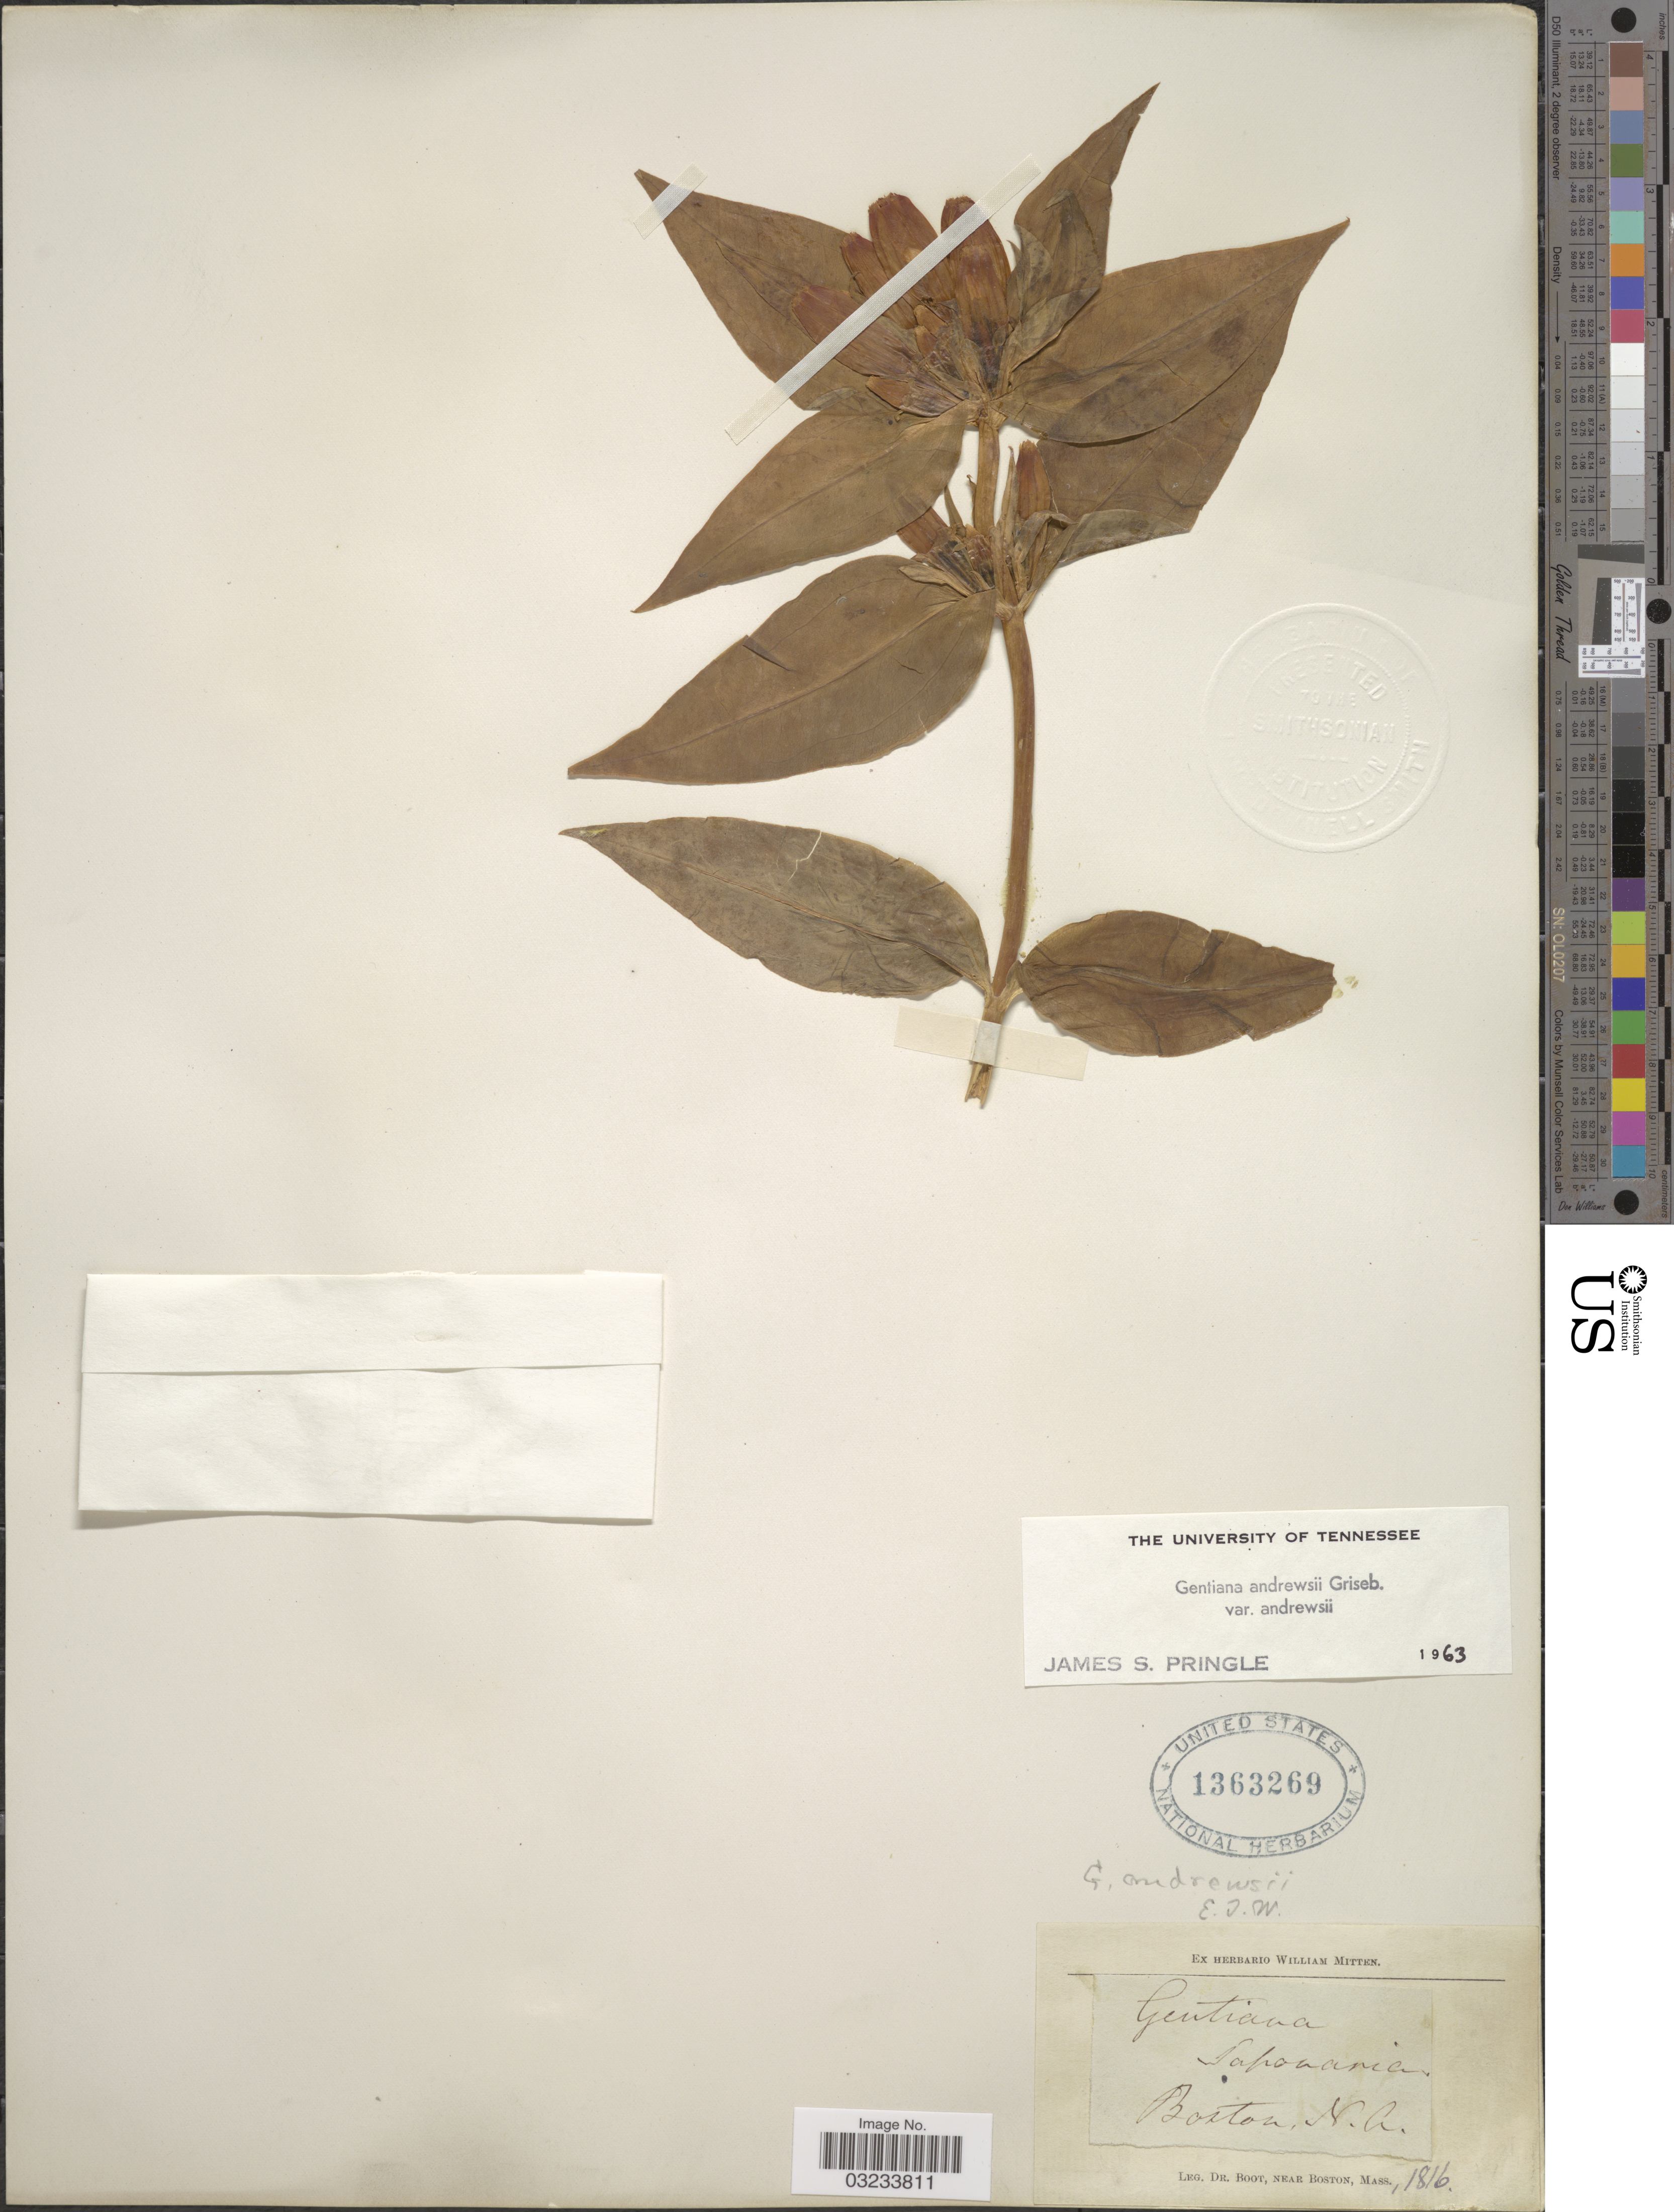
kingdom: Plantae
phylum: Tracheophyta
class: Magnoliopsida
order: Gentianales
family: Gentianaceae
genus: Gentiana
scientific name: Gentiana andrewsii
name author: Griseb.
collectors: -. Boot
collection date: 1816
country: United States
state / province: Massachusetts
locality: Boston, N. Cr.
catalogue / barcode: US 1363269